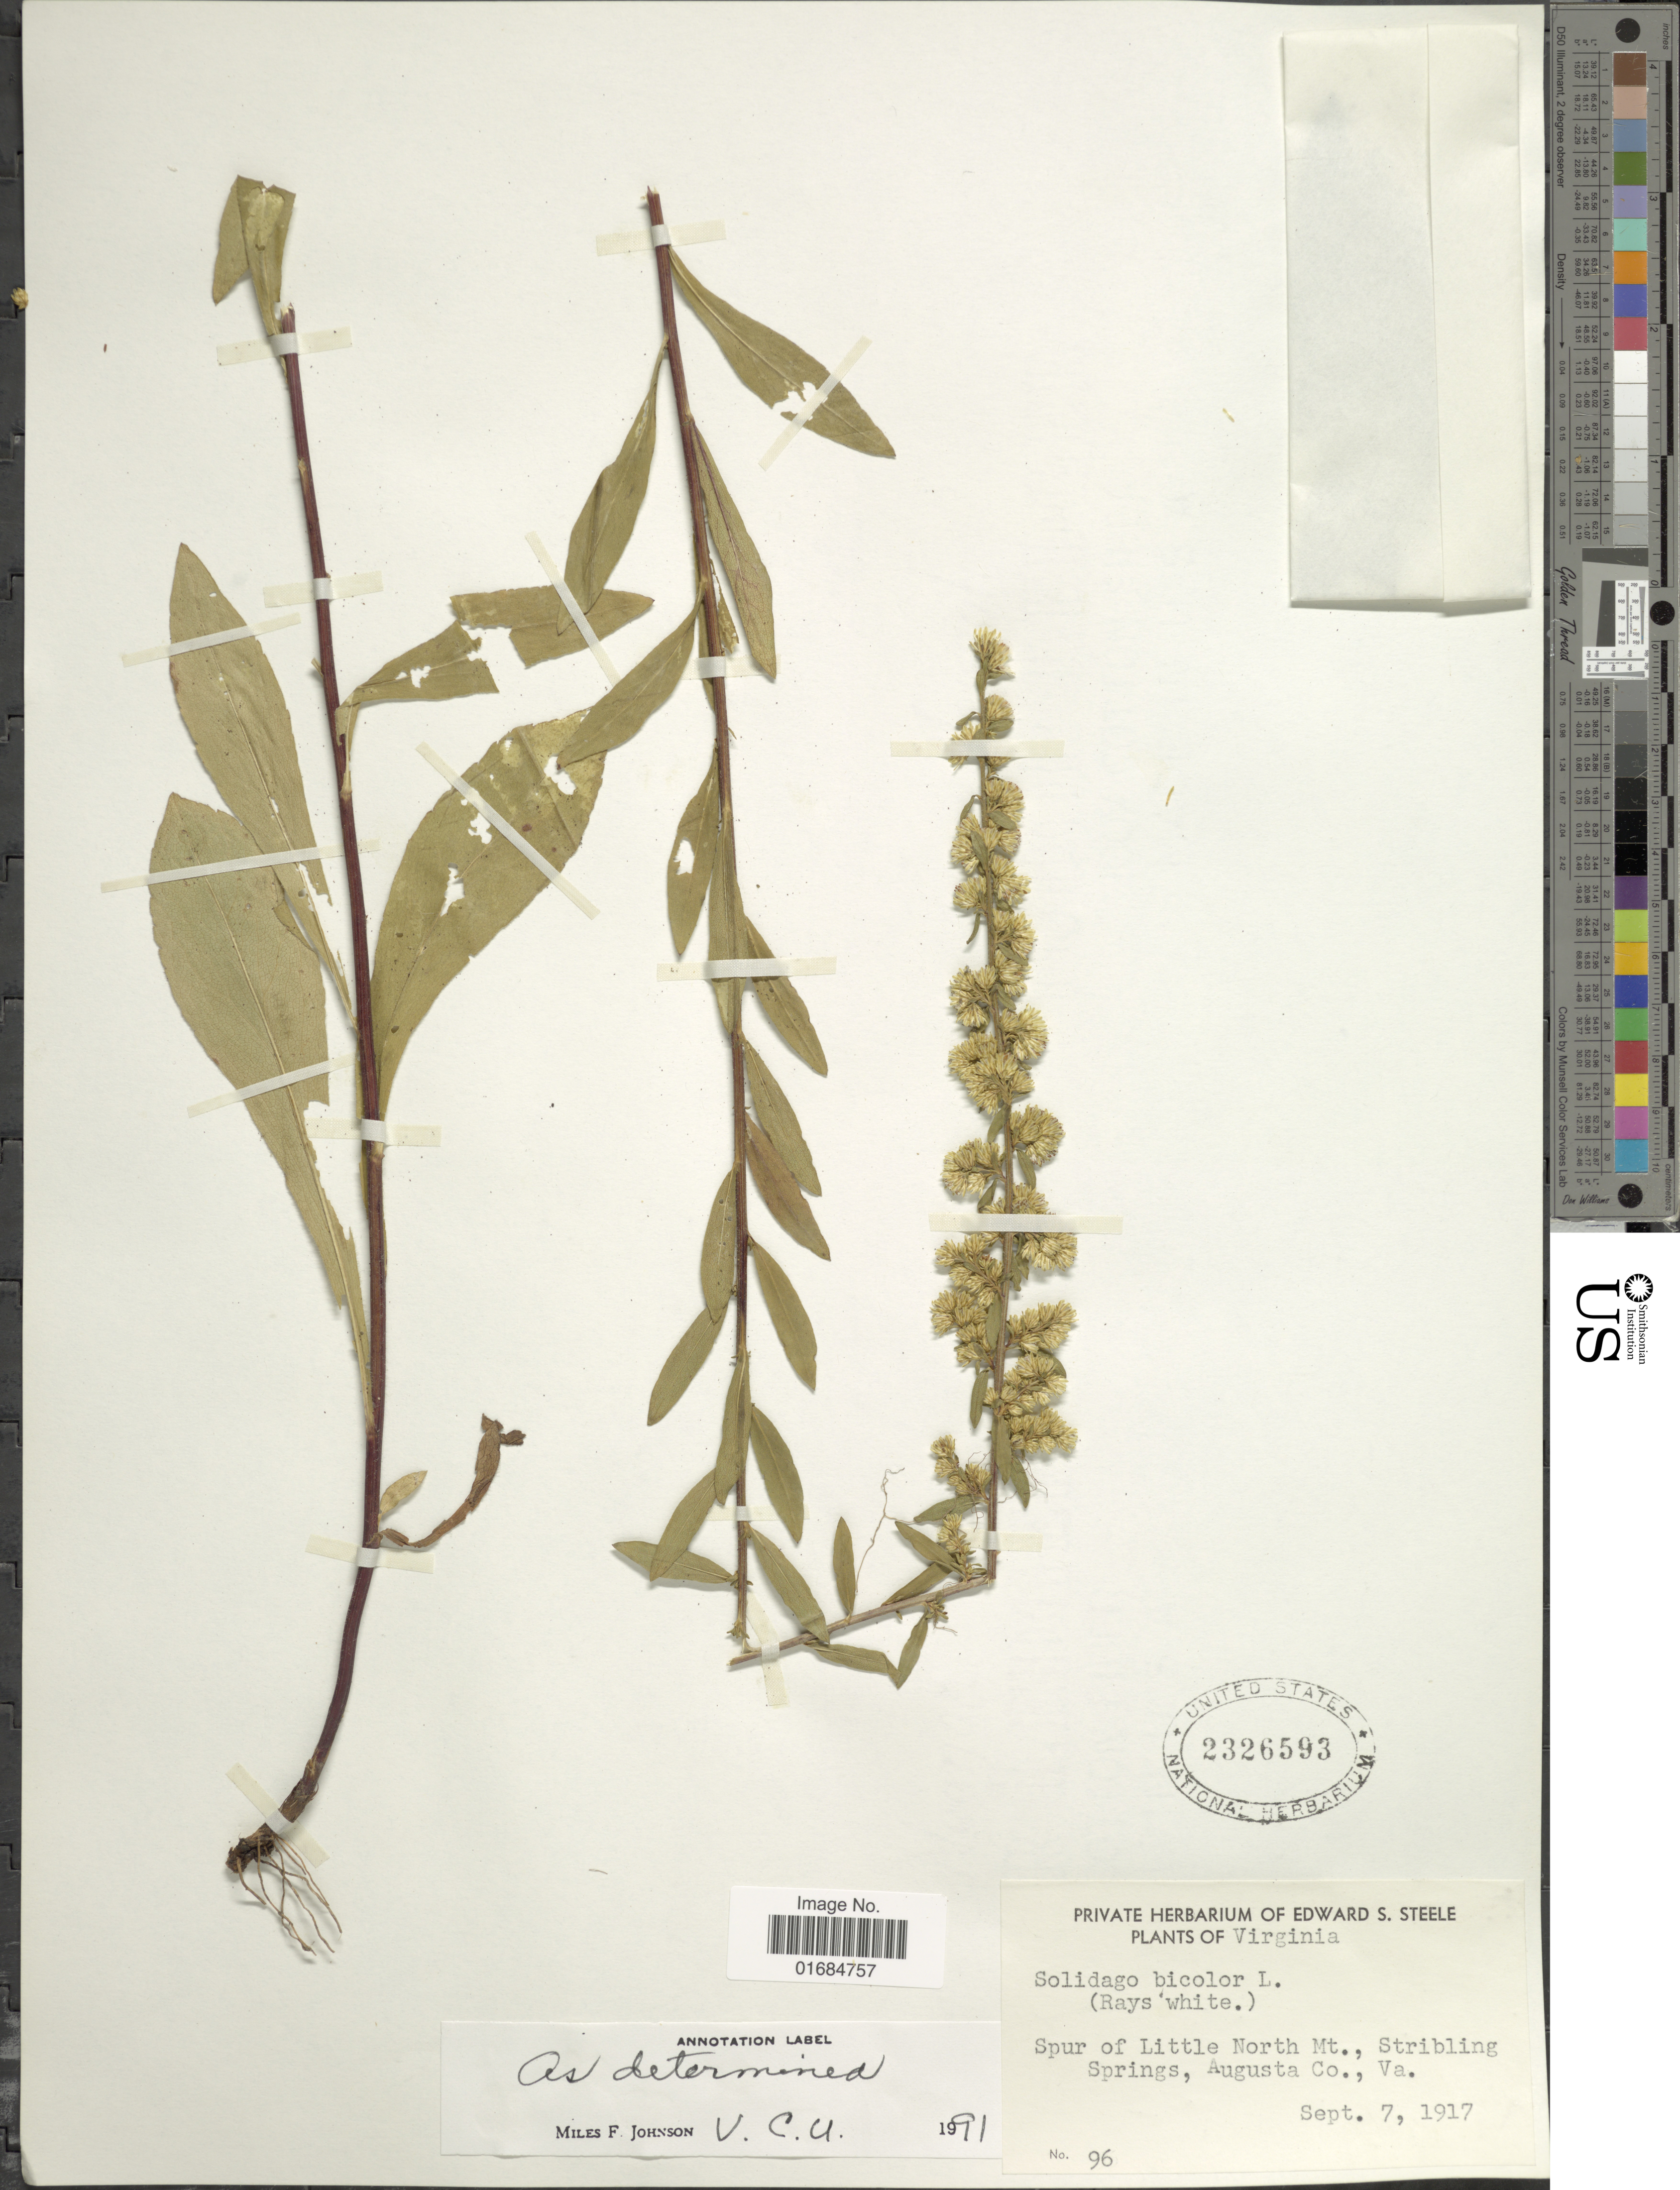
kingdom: Plantae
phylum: Tracheophyta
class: Magnoliopsida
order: Asterales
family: Asteraceae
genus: Solidago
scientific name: Solidago bicolor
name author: L.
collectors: E. Steele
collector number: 96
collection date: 1917-09-07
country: United States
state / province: Virginia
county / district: Augusta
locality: Spur of Little North Mt., Stribling Springs, Augusta Co., Va.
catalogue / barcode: US 2326593